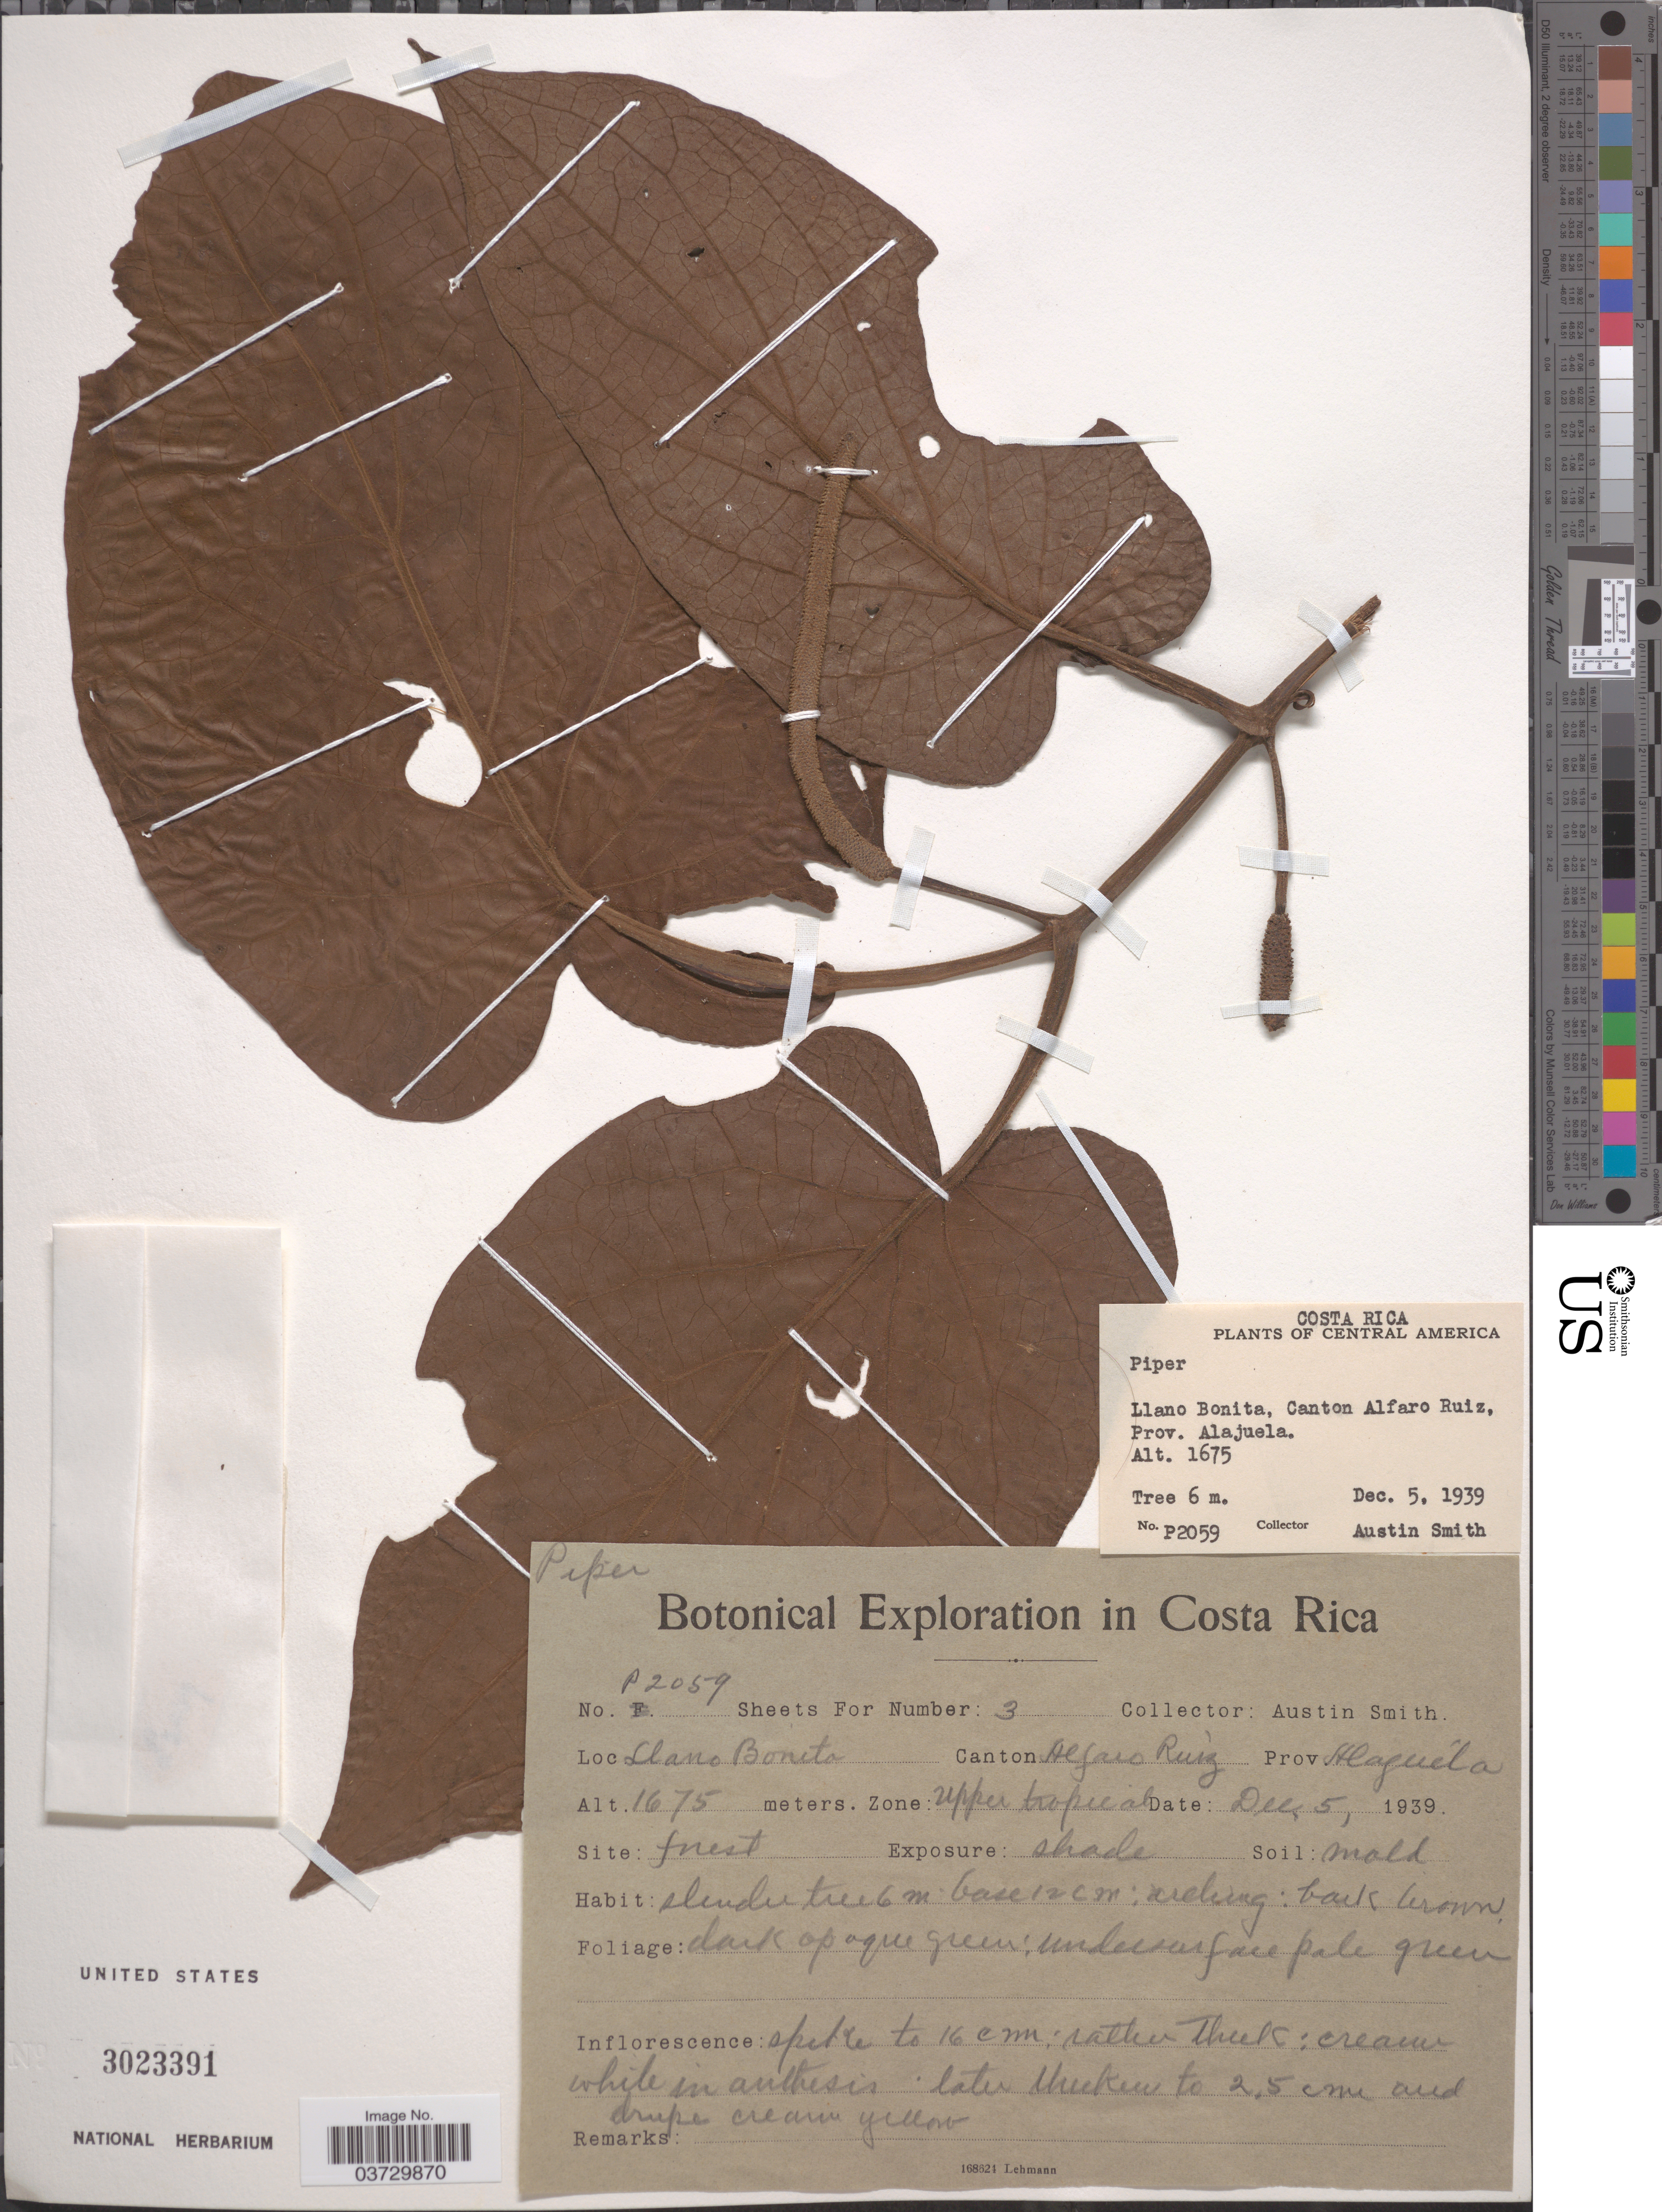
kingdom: Plantae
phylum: Tracheophyta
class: Magnoliopsida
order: Piperales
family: Piperaceae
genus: Piper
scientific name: Piper sp.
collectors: Aust P. Smith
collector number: P2059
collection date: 1939-12-05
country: Costa Rica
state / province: Alajuela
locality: Llano Bonita, Canton Alfaro Ruiz. Zone: upper tropical.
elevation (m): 1675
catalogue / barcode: US 3023391